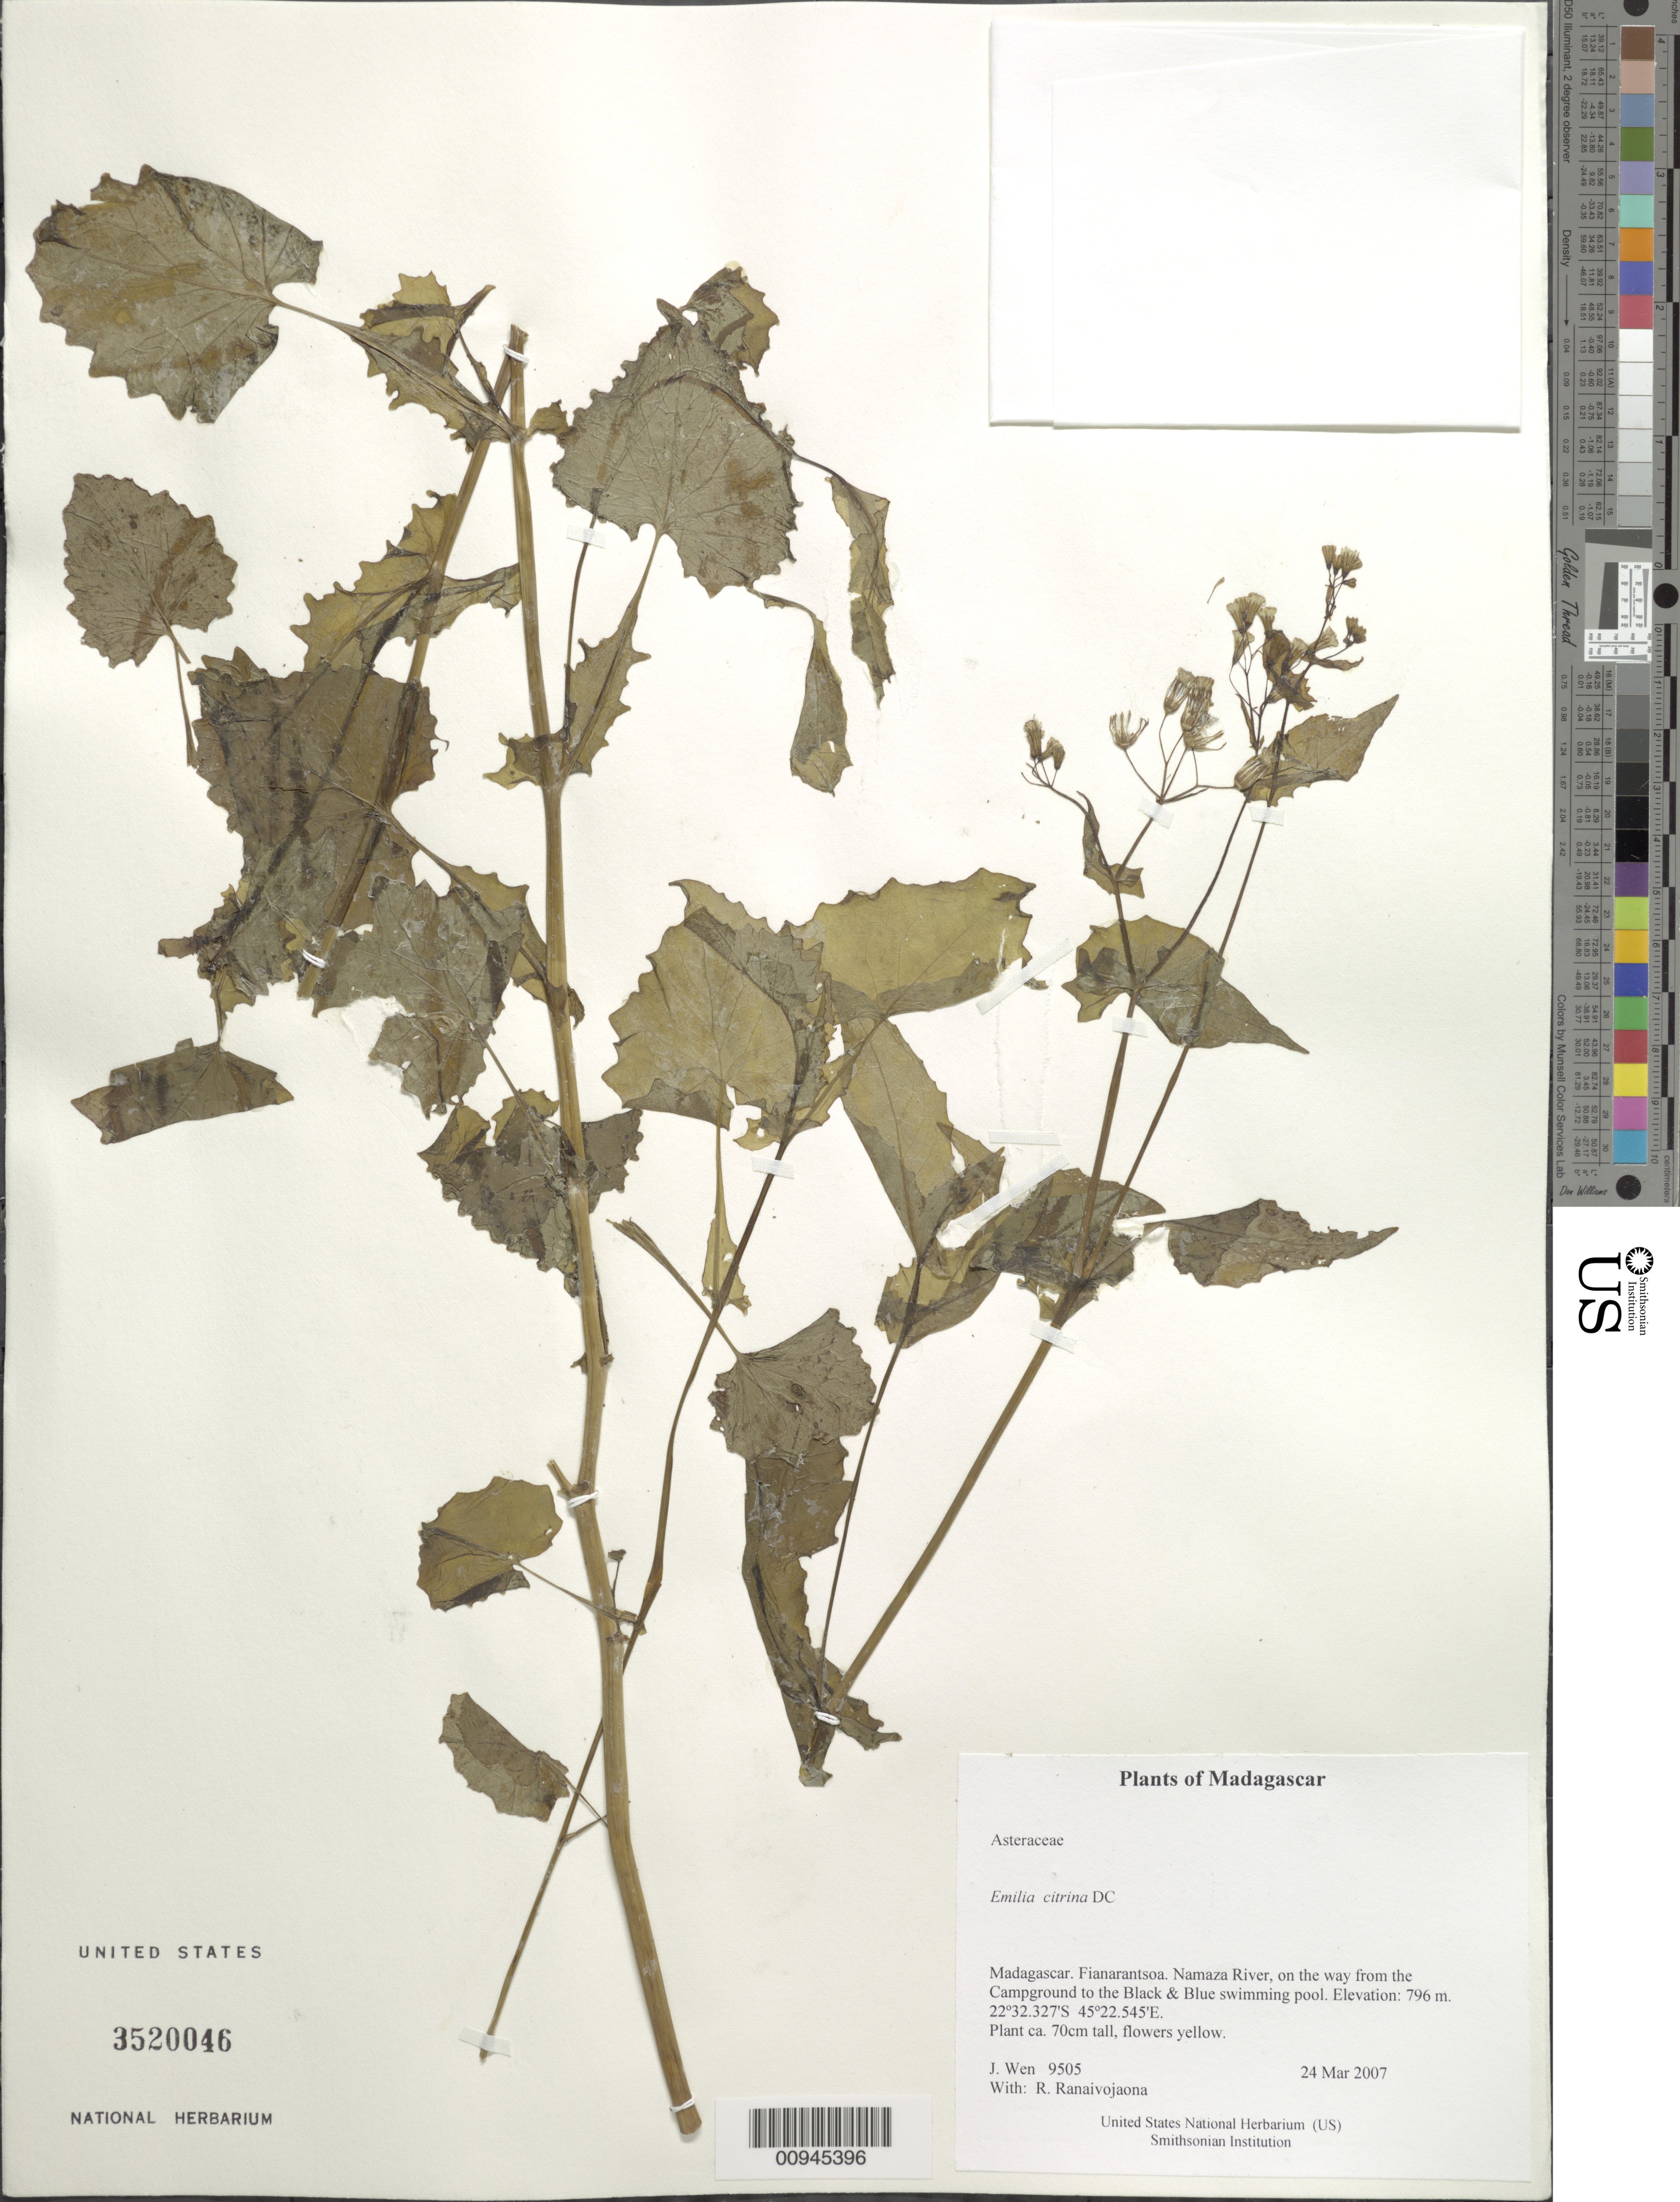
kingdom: Plantae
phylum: Tracheophyta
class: Magnoliopsida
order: Asterales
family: Asteraceae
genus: Emilia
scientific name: Emilia citrina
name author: DC.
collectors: J. Wen & R. Ranaivojaona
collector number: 9505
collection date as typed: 24 Mar 2007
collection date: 2007-03-24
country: Madagascar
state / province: Ihorombe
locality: Namaza River, on the way from the Campground to the Black & Blue swimming pool.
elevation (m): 796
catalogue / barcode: US 3520046